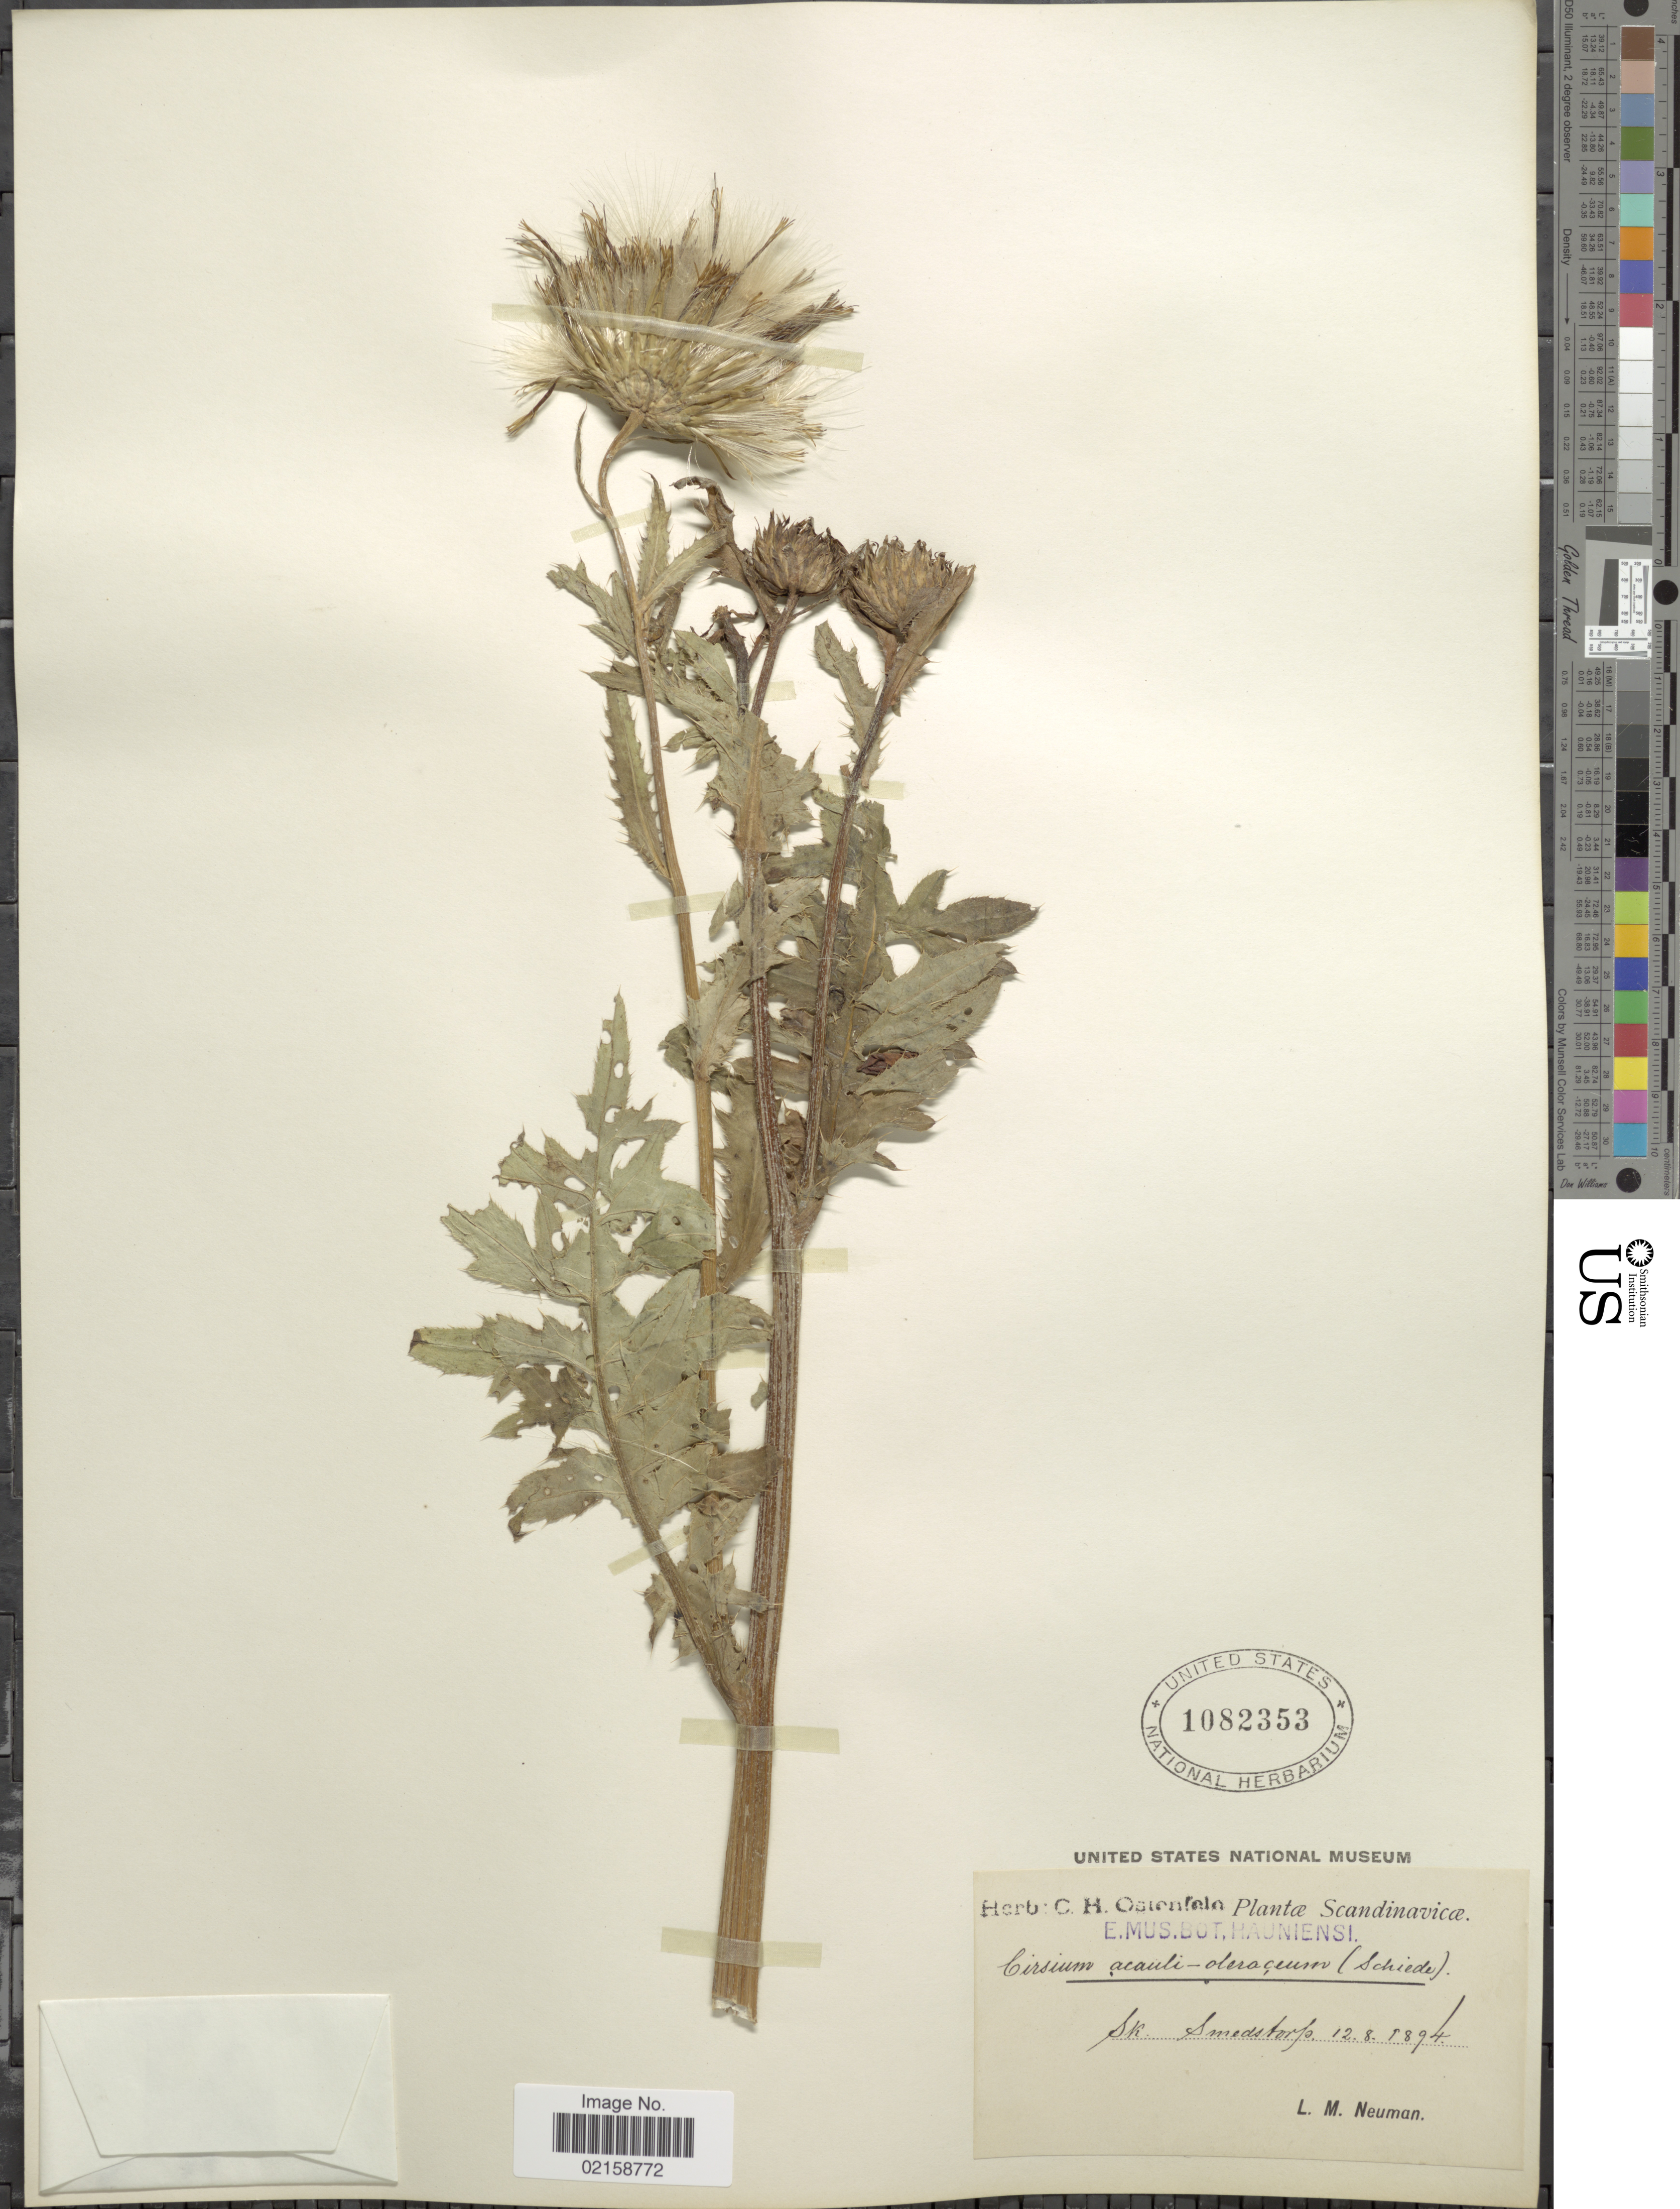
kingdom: Plantae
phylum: Tracheophyta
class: Magnoliopsida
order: Asterales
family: Asteraceae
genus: Cirsium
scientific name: Cirsium acaule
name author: (L.) Scop.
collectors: L. Neuman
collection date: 1894-08-12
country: Sweden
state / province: Skåne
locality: Sk. Smedtstorp, Scandinavicae.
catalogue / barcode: US 1082353